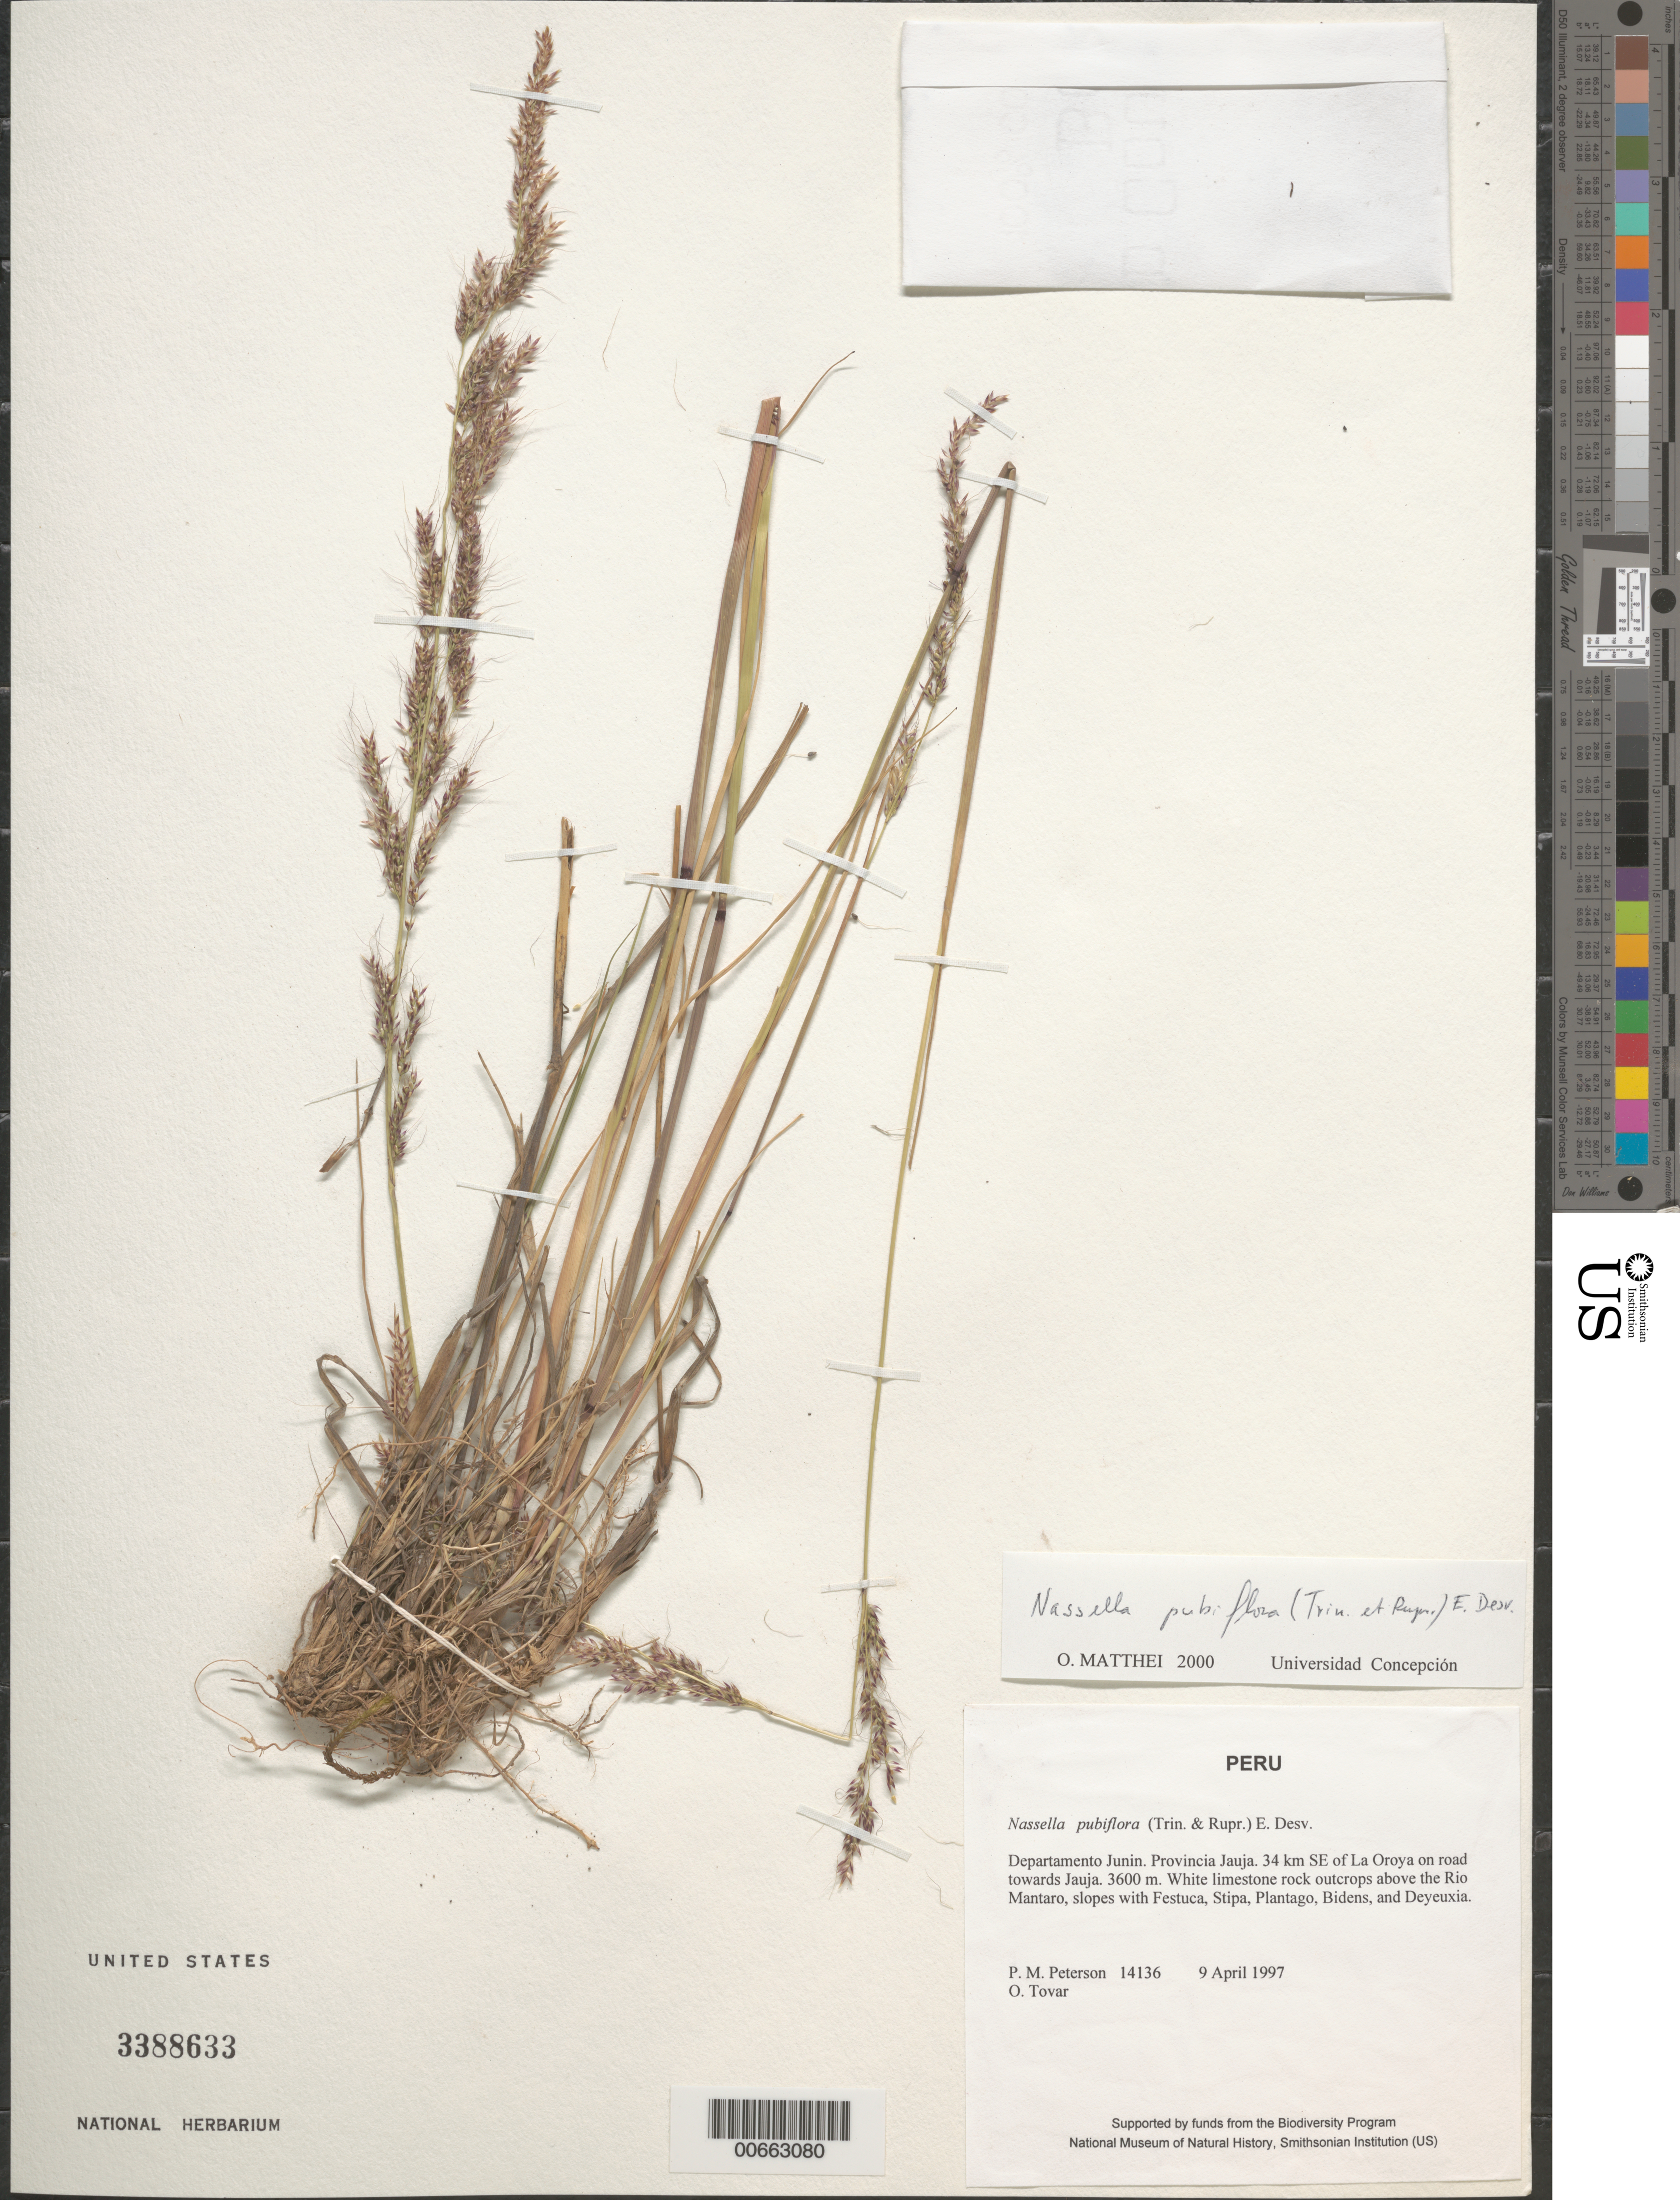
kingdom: Plantae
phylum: Tracheophyta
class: Liliopsida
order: Poales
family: Poaceae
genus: Nassella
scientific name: Nassella pubiflora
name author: (Trin. & Rupr.) É. Desv.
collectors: P. M. Peterson & Ó. Tovar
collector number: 14136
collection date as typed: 09 Apr 1997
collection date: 1997-04-09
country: Peru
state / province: Junín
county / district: Jauja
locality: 34 km SE of La Oroya on road towards Jauja.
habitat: White limestone rock outcrops above the Rio Mantaro, slopes with Festuca, Stipa, Plantago, Bidens, and Deyeuxia.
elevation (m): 3600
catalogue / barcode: US 3388633